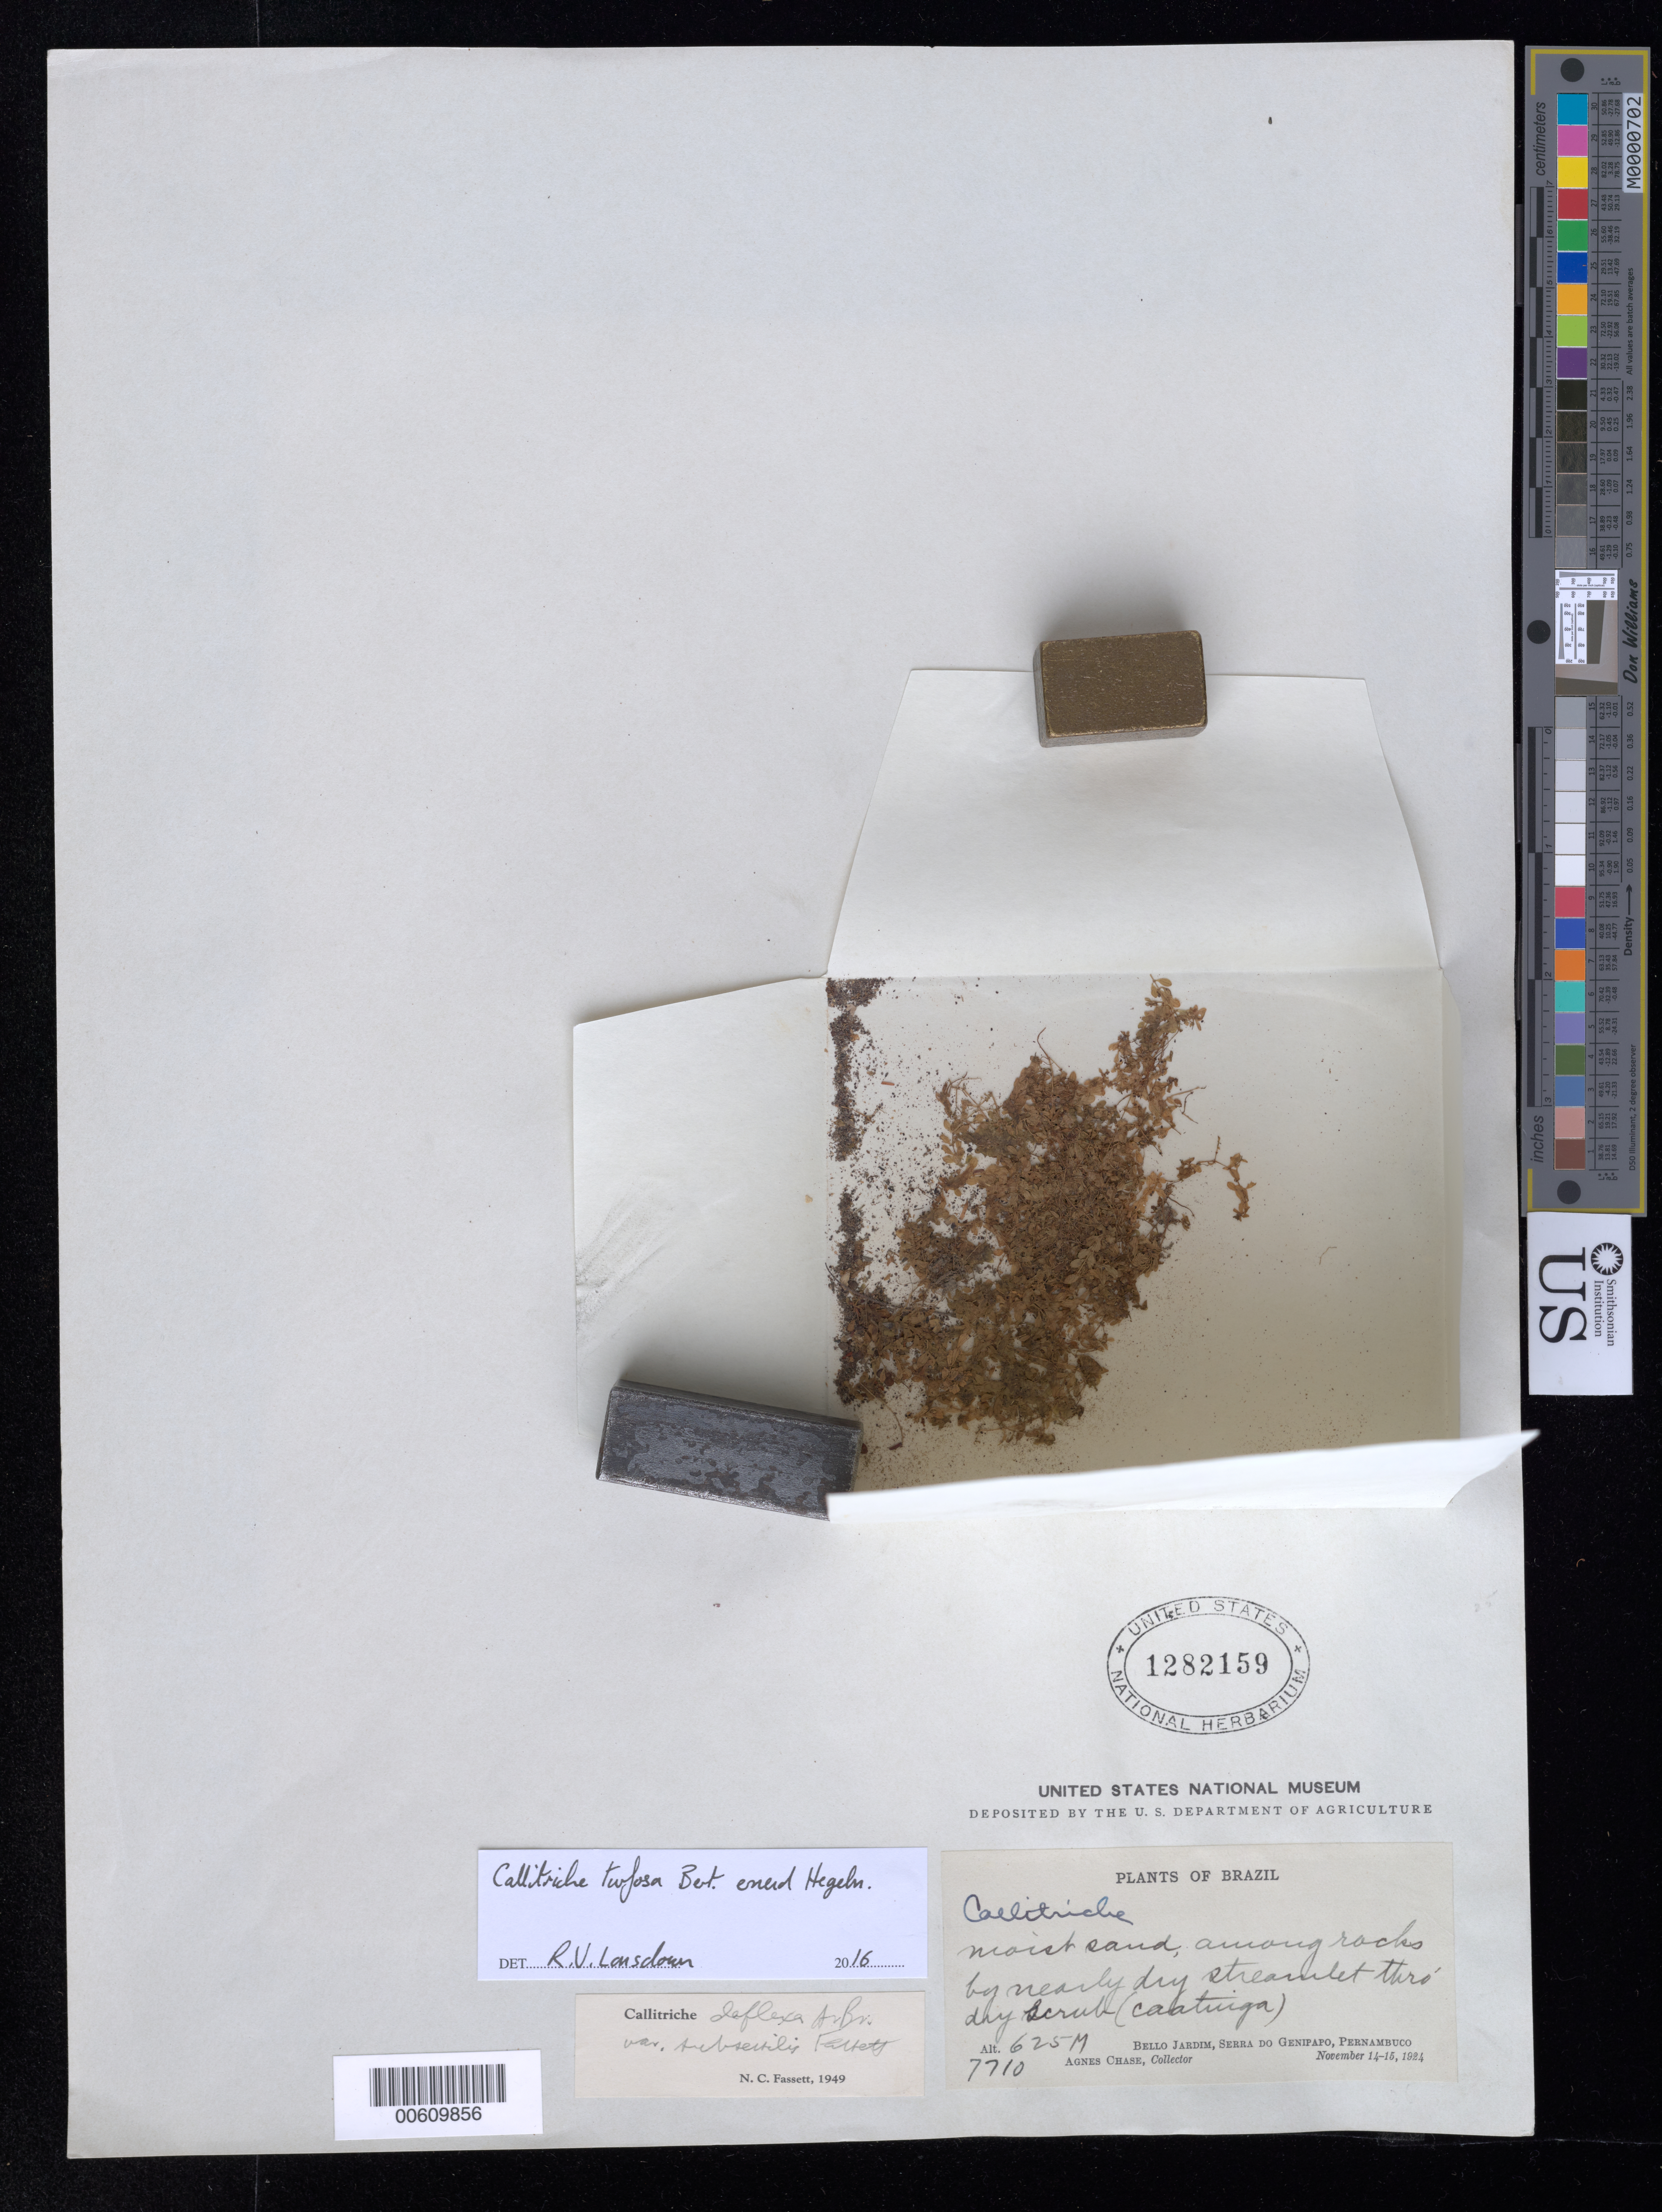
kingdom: Plantae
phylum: Tracheophyta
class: Magnoliopsida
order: Lamiales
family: Plantaginaceae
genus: Callitriche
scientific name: Callitriche turfosa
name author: Bertero ex Hegelm.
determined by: Lansdown, Richard V.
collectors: A. Chase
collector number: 7710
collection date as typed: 14 Nov 1924 to 15 Nov 1924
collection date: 1924-11-14/1924-11-15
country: Brazil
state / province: Pernambuco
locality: Bello Jardim, Serra do Genipapo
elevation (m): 625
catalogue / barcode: US 1282159